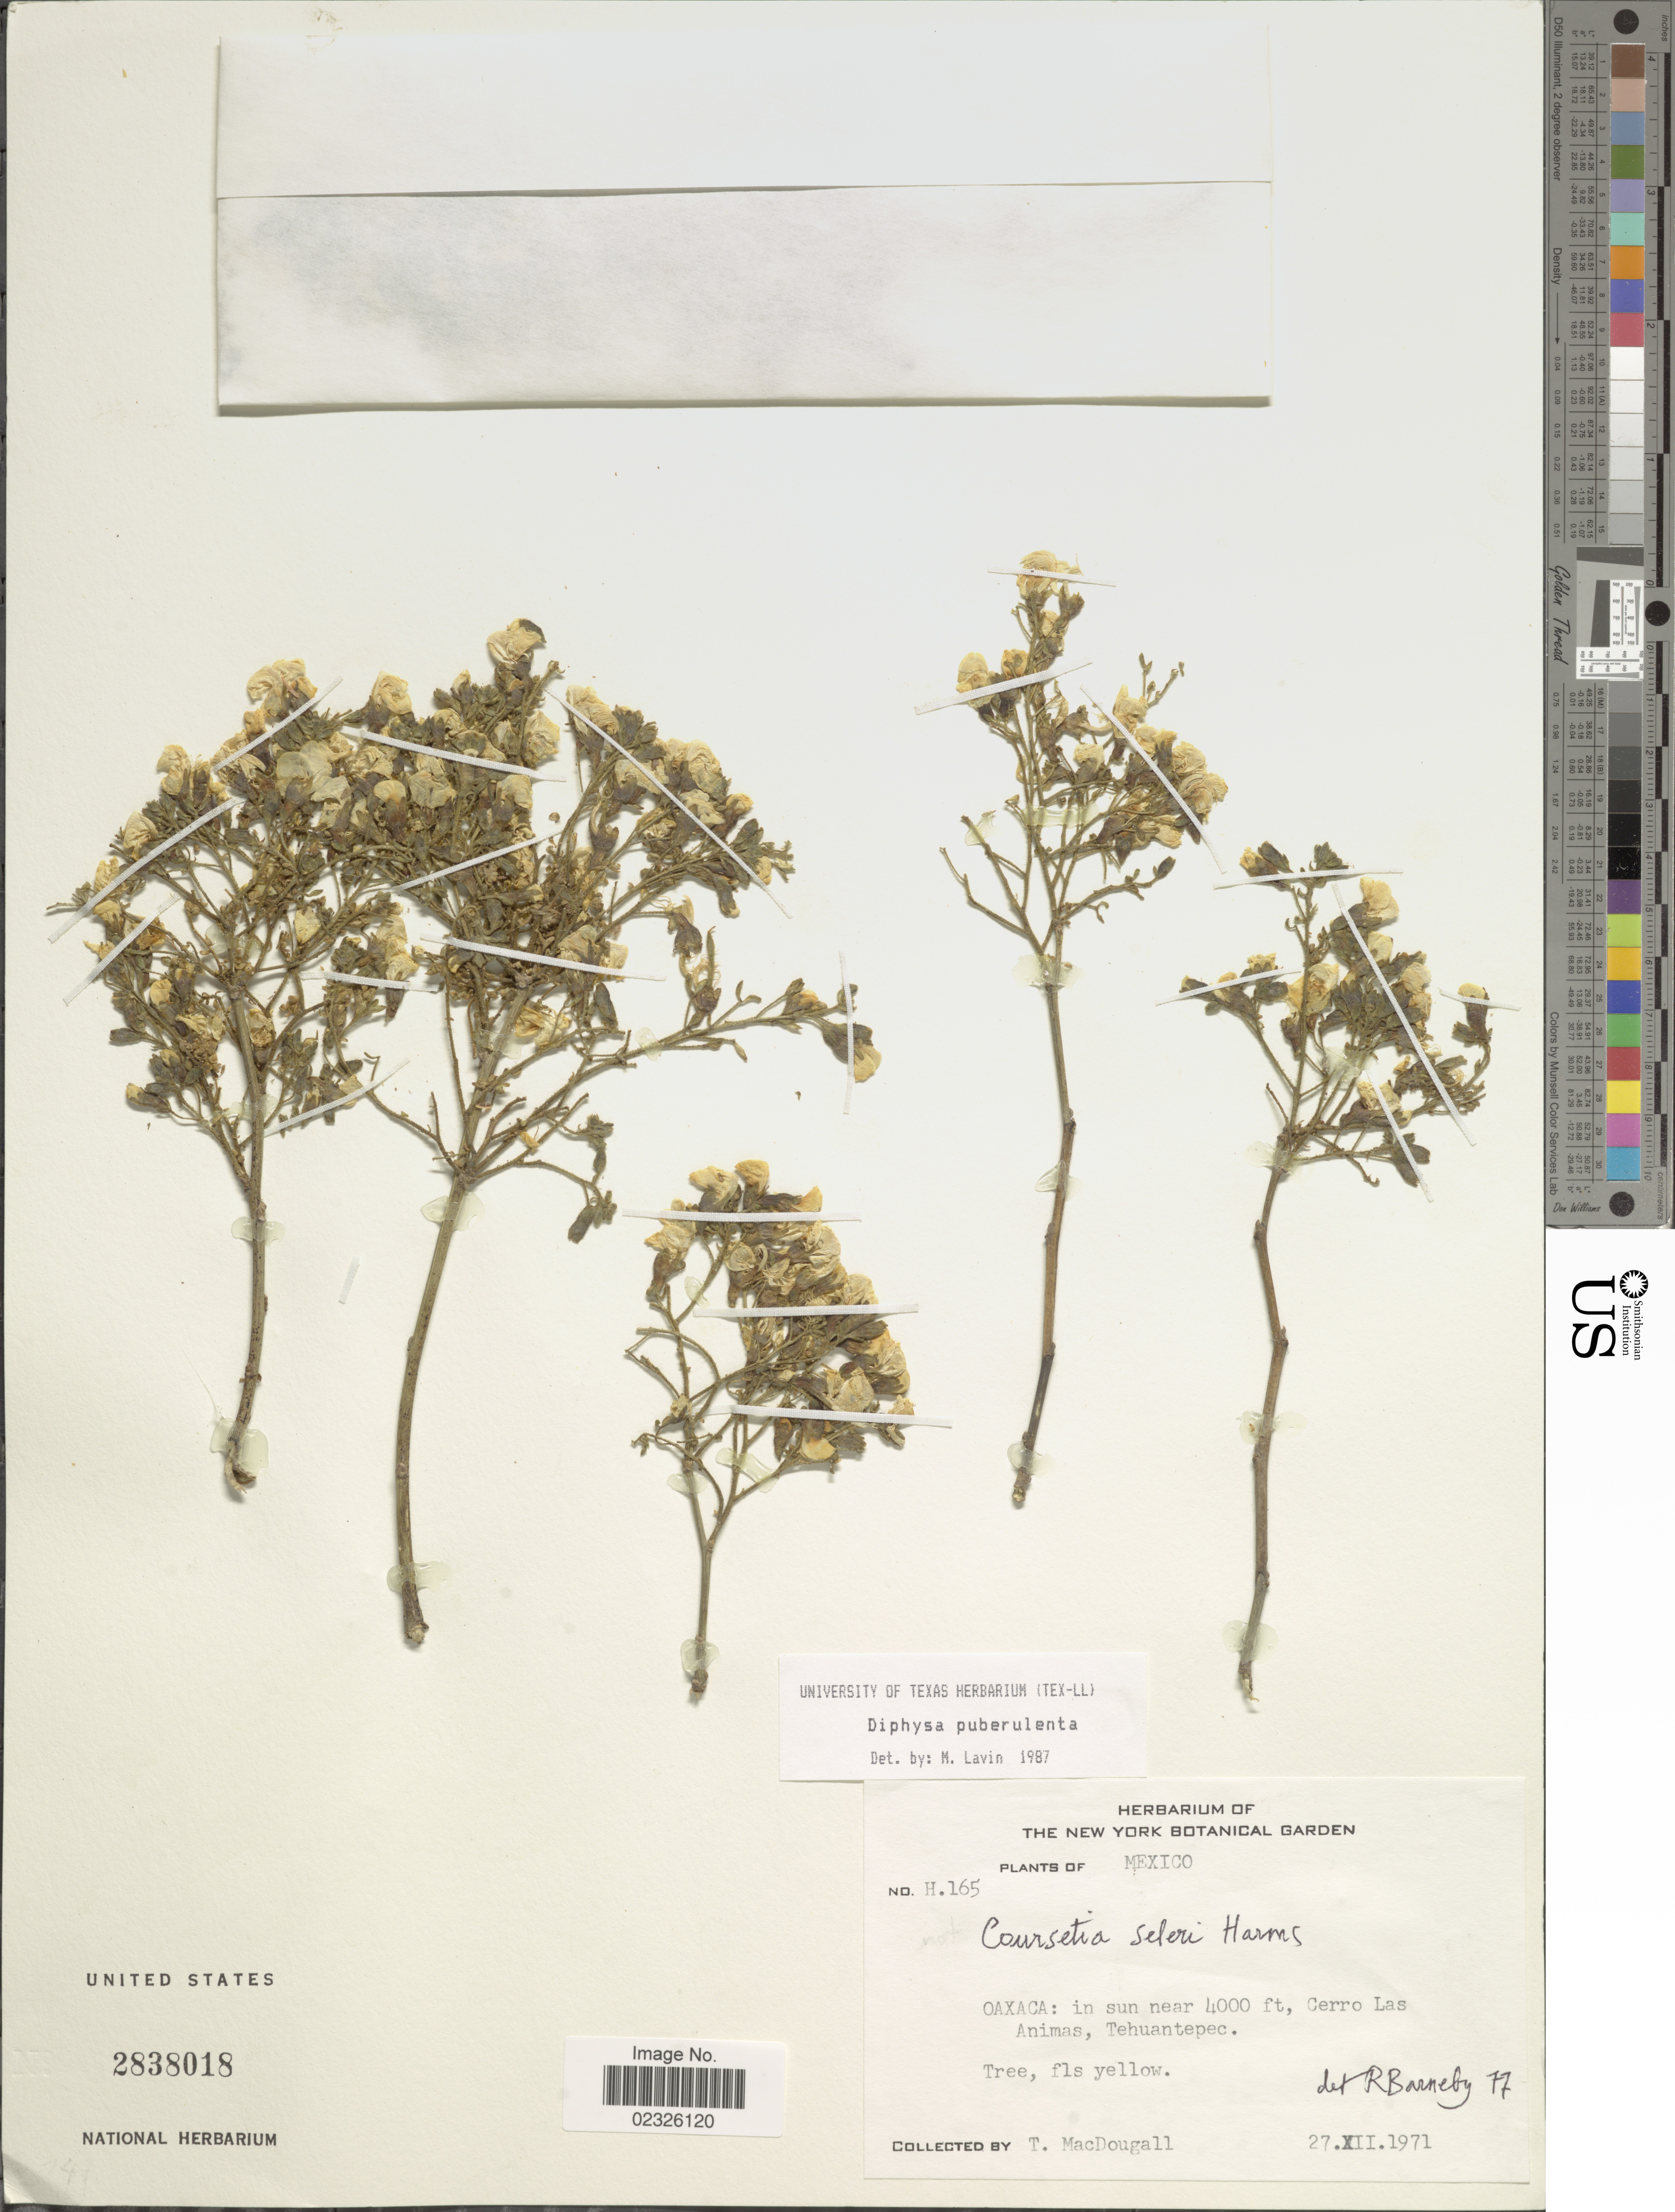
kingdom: Plantae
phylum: Tracheophyta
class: Magnoliopsida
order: Fabales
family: Fabaceae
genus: Diphysa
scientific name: Diphysa puberulenta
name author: Rydb.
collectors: T. B. MacDougall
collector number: H.165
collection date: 1971-12-27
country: Mexico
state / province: Oaxaca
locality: In sun near, Cerro Las Animas, Tehuantepec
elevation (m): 1219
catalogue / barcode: US 2838018